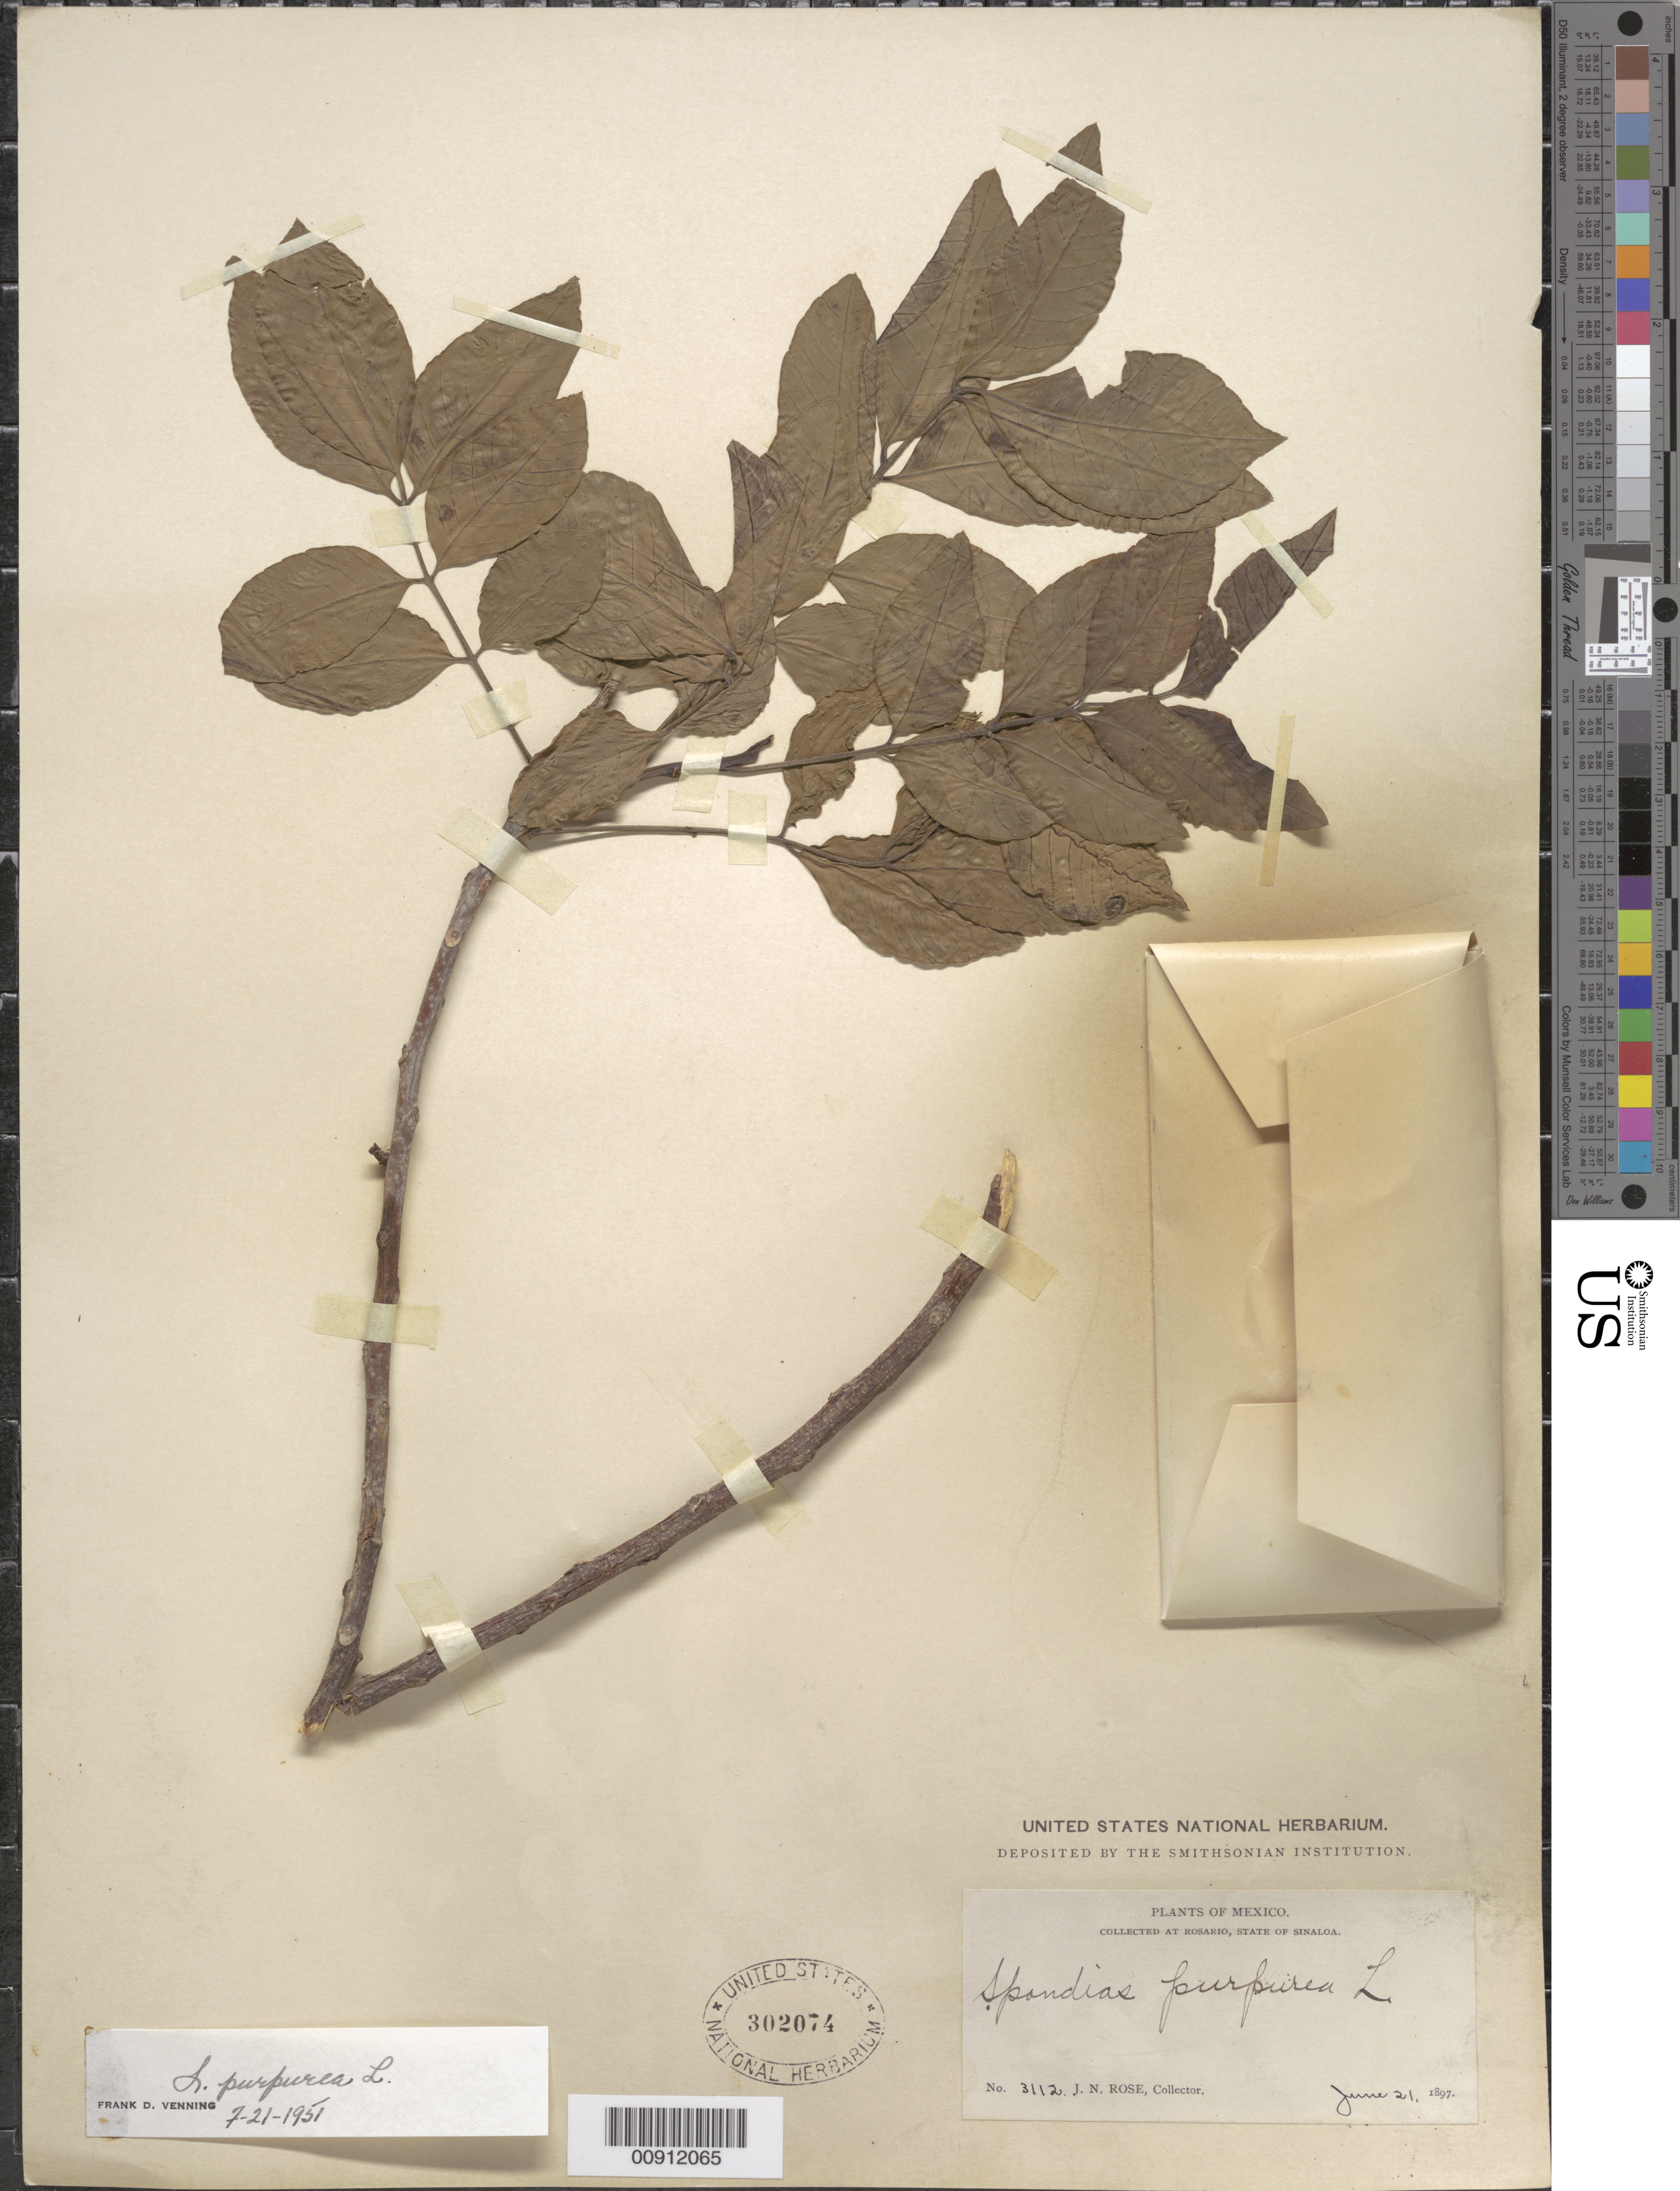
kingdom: Plantae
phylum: Tracheophyta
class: Magnoliopsida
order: Sapindales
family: Anacardiaceae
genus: Spondias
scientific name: Spondias purpurea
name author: L.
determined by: Mitchell, John D.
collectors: J. N. Rose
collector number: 3112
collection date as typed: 21 Jun 1897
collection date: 1897-06-21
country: Mexico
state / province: Sinaloa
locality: Rosario, State of Sinaloa.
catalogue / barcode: US 302074